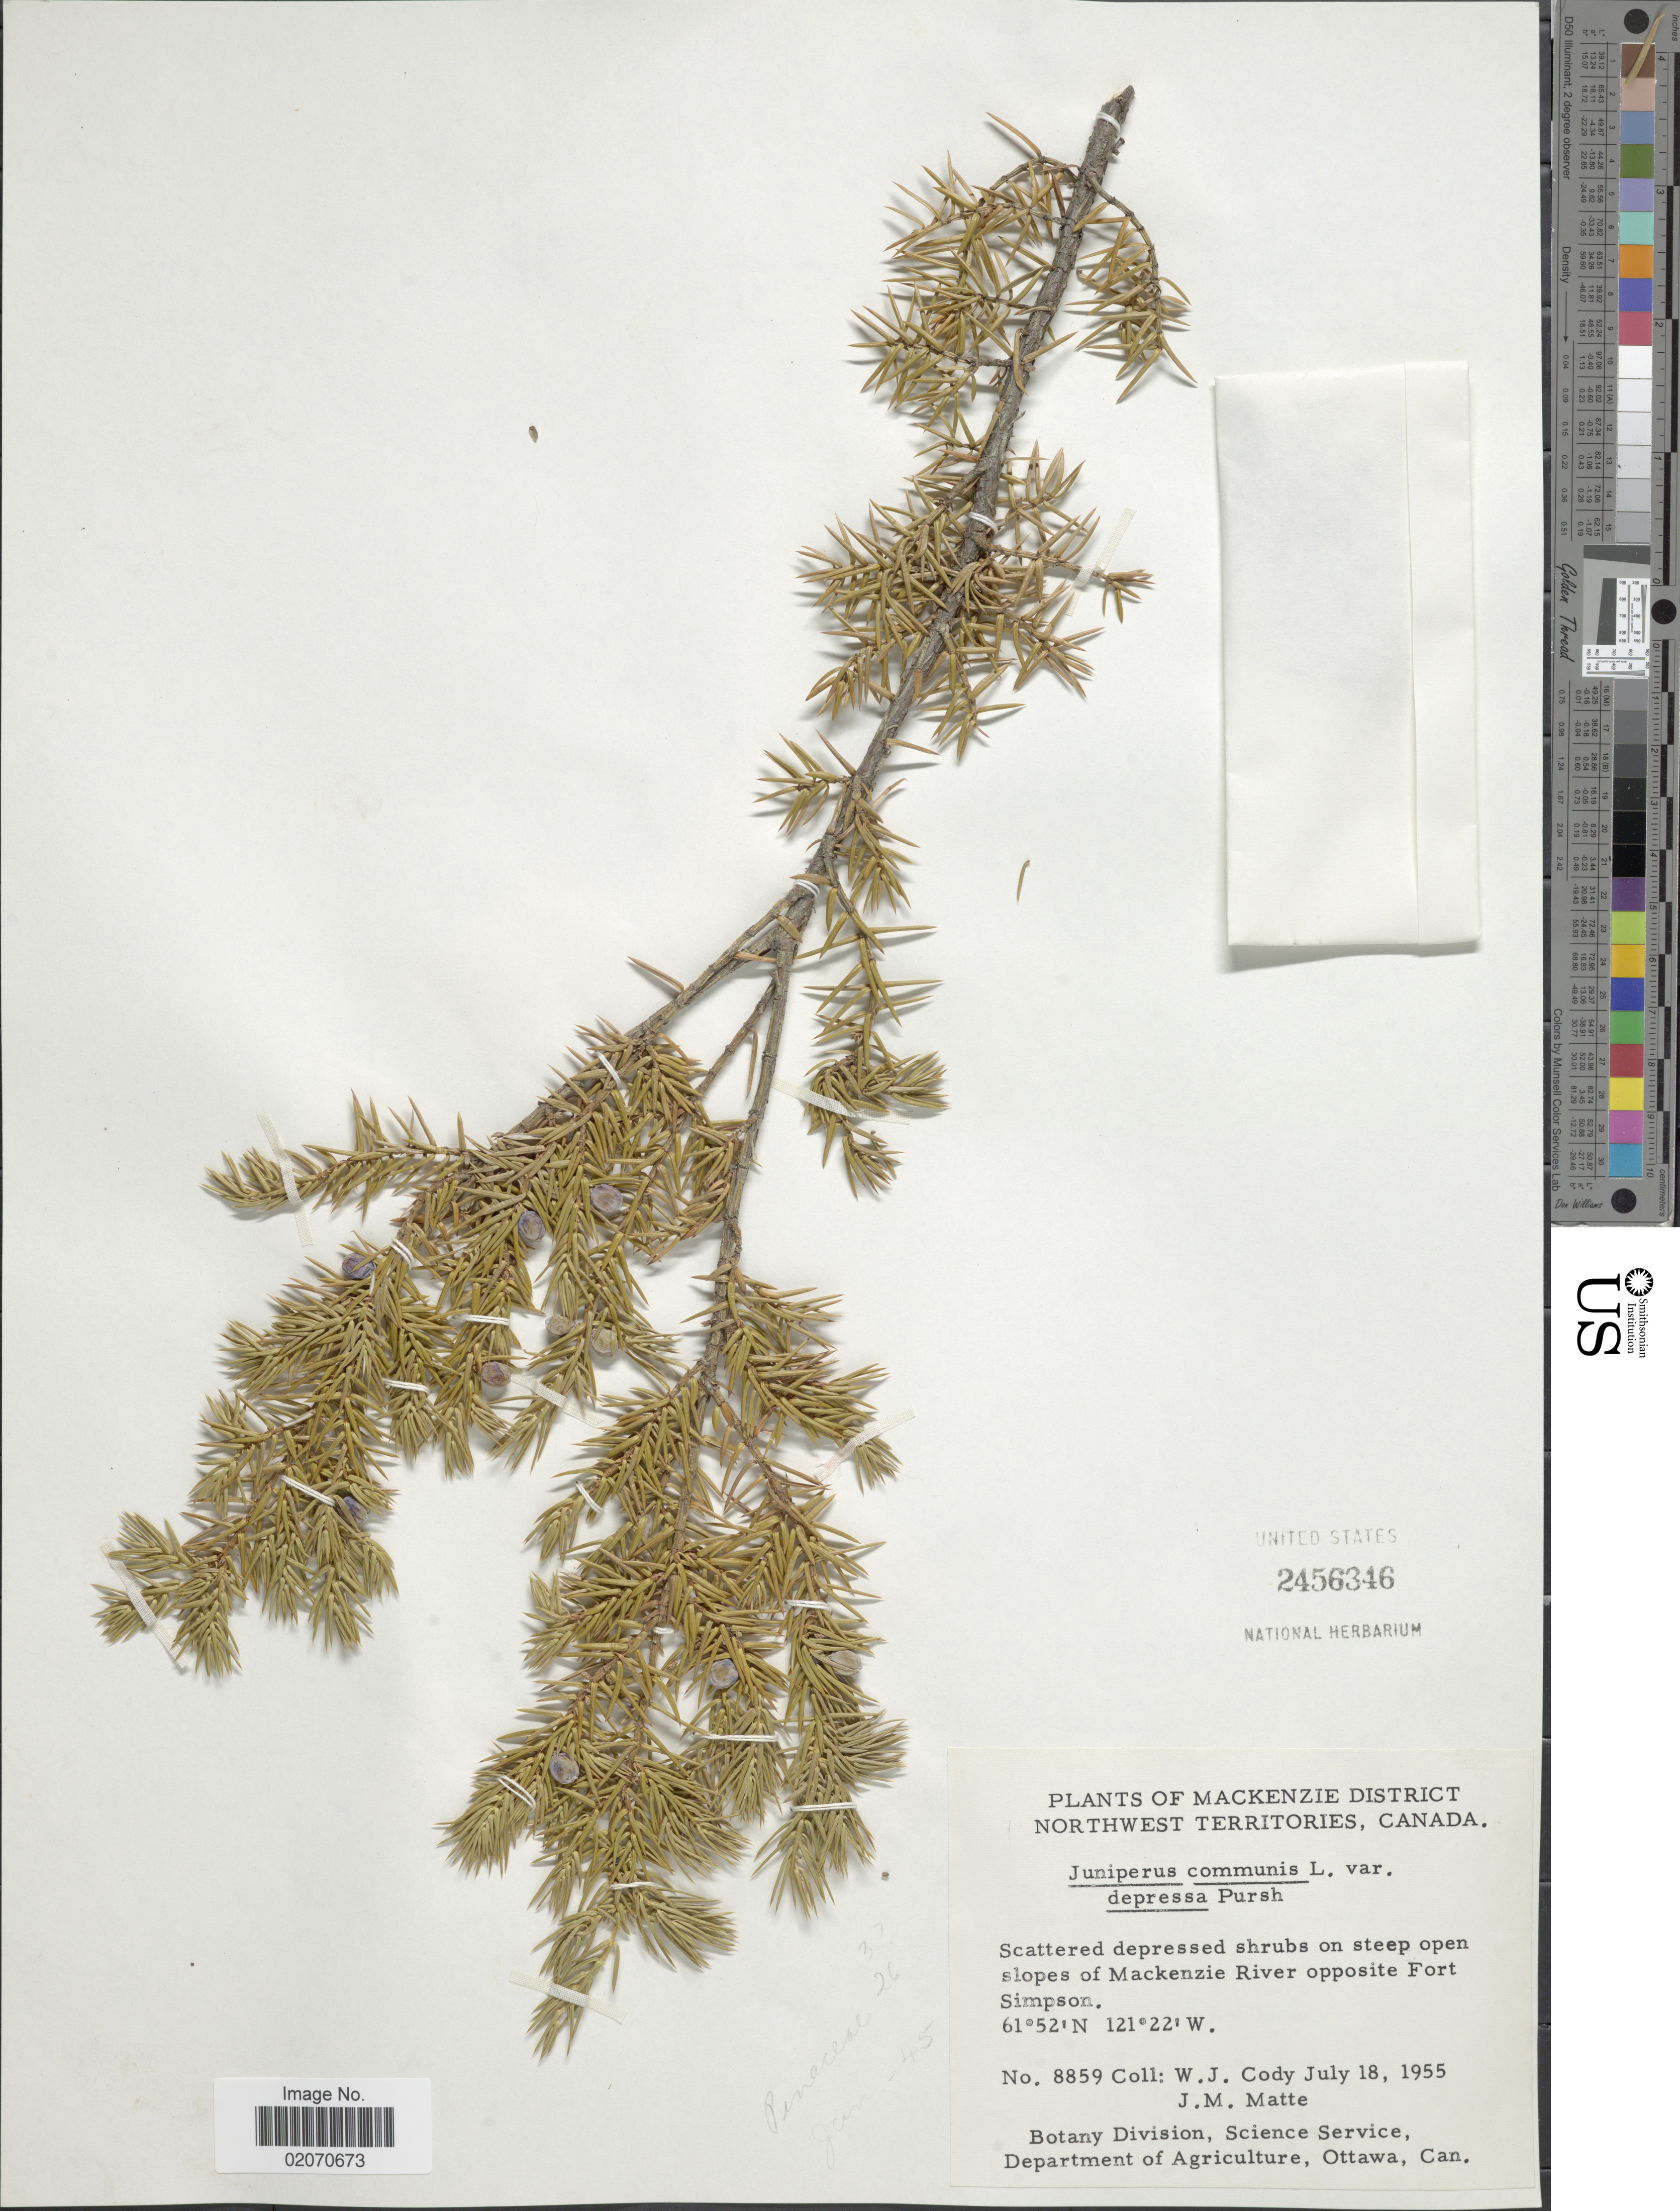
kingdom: Plantae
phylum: Tracheophyta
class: Pinopsida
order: Pinales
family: Cupressaceae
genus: Juniperus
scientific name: Juniperus communis var. depressa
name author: Pursh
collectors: W. Cody & J. Matte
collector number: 8859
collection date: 1955-07-18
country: Canada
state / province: Northwest Territories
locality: Mackenzie District, Slopes of Mackenzie River oppostie Fort Simpson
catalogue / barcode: US 2456346